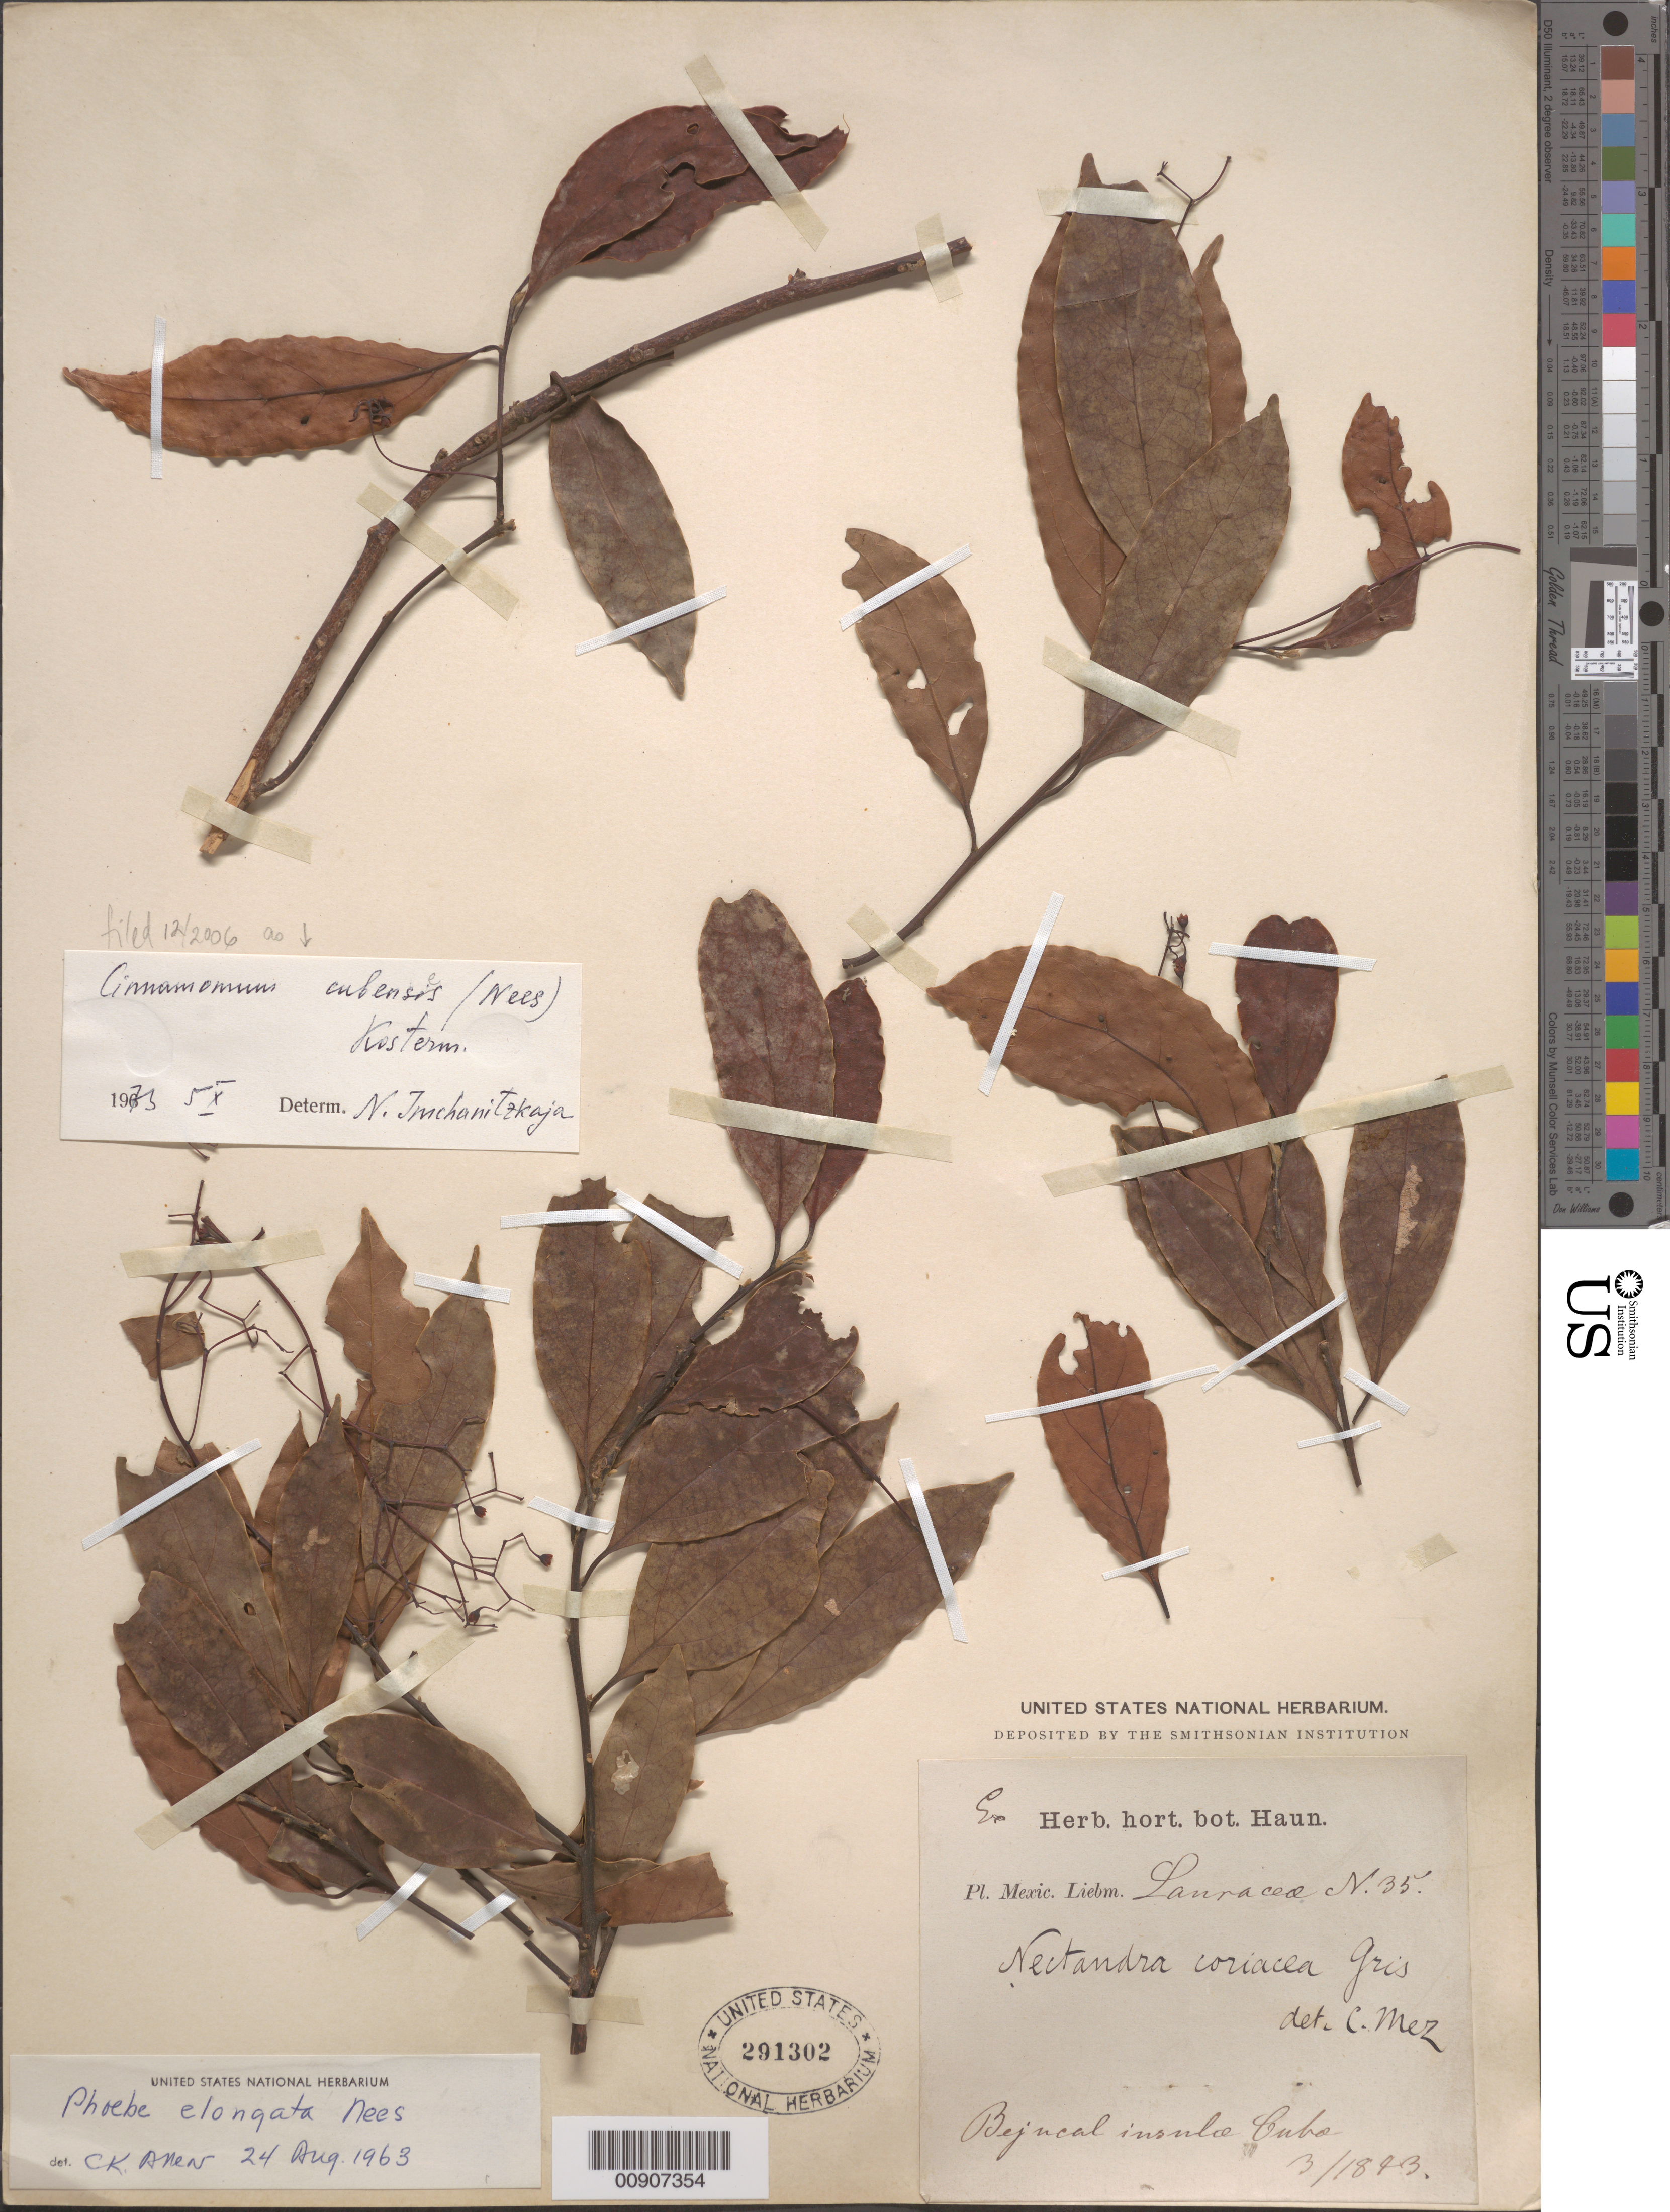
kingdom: Plantae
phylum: Tracheophyta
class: Magnoliopsida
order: Laurales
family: Lauraceae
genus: Cinnamomum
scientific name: Cinnamomum cubensis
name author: (Nees) Kosterm.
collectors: F. M. Liebmann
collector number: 35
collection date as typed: Mar 1843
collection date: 1843-03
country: Mexico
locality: Mexico.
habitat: Bejucal insulo Cubo (? Illegible).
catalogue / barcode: US 291302